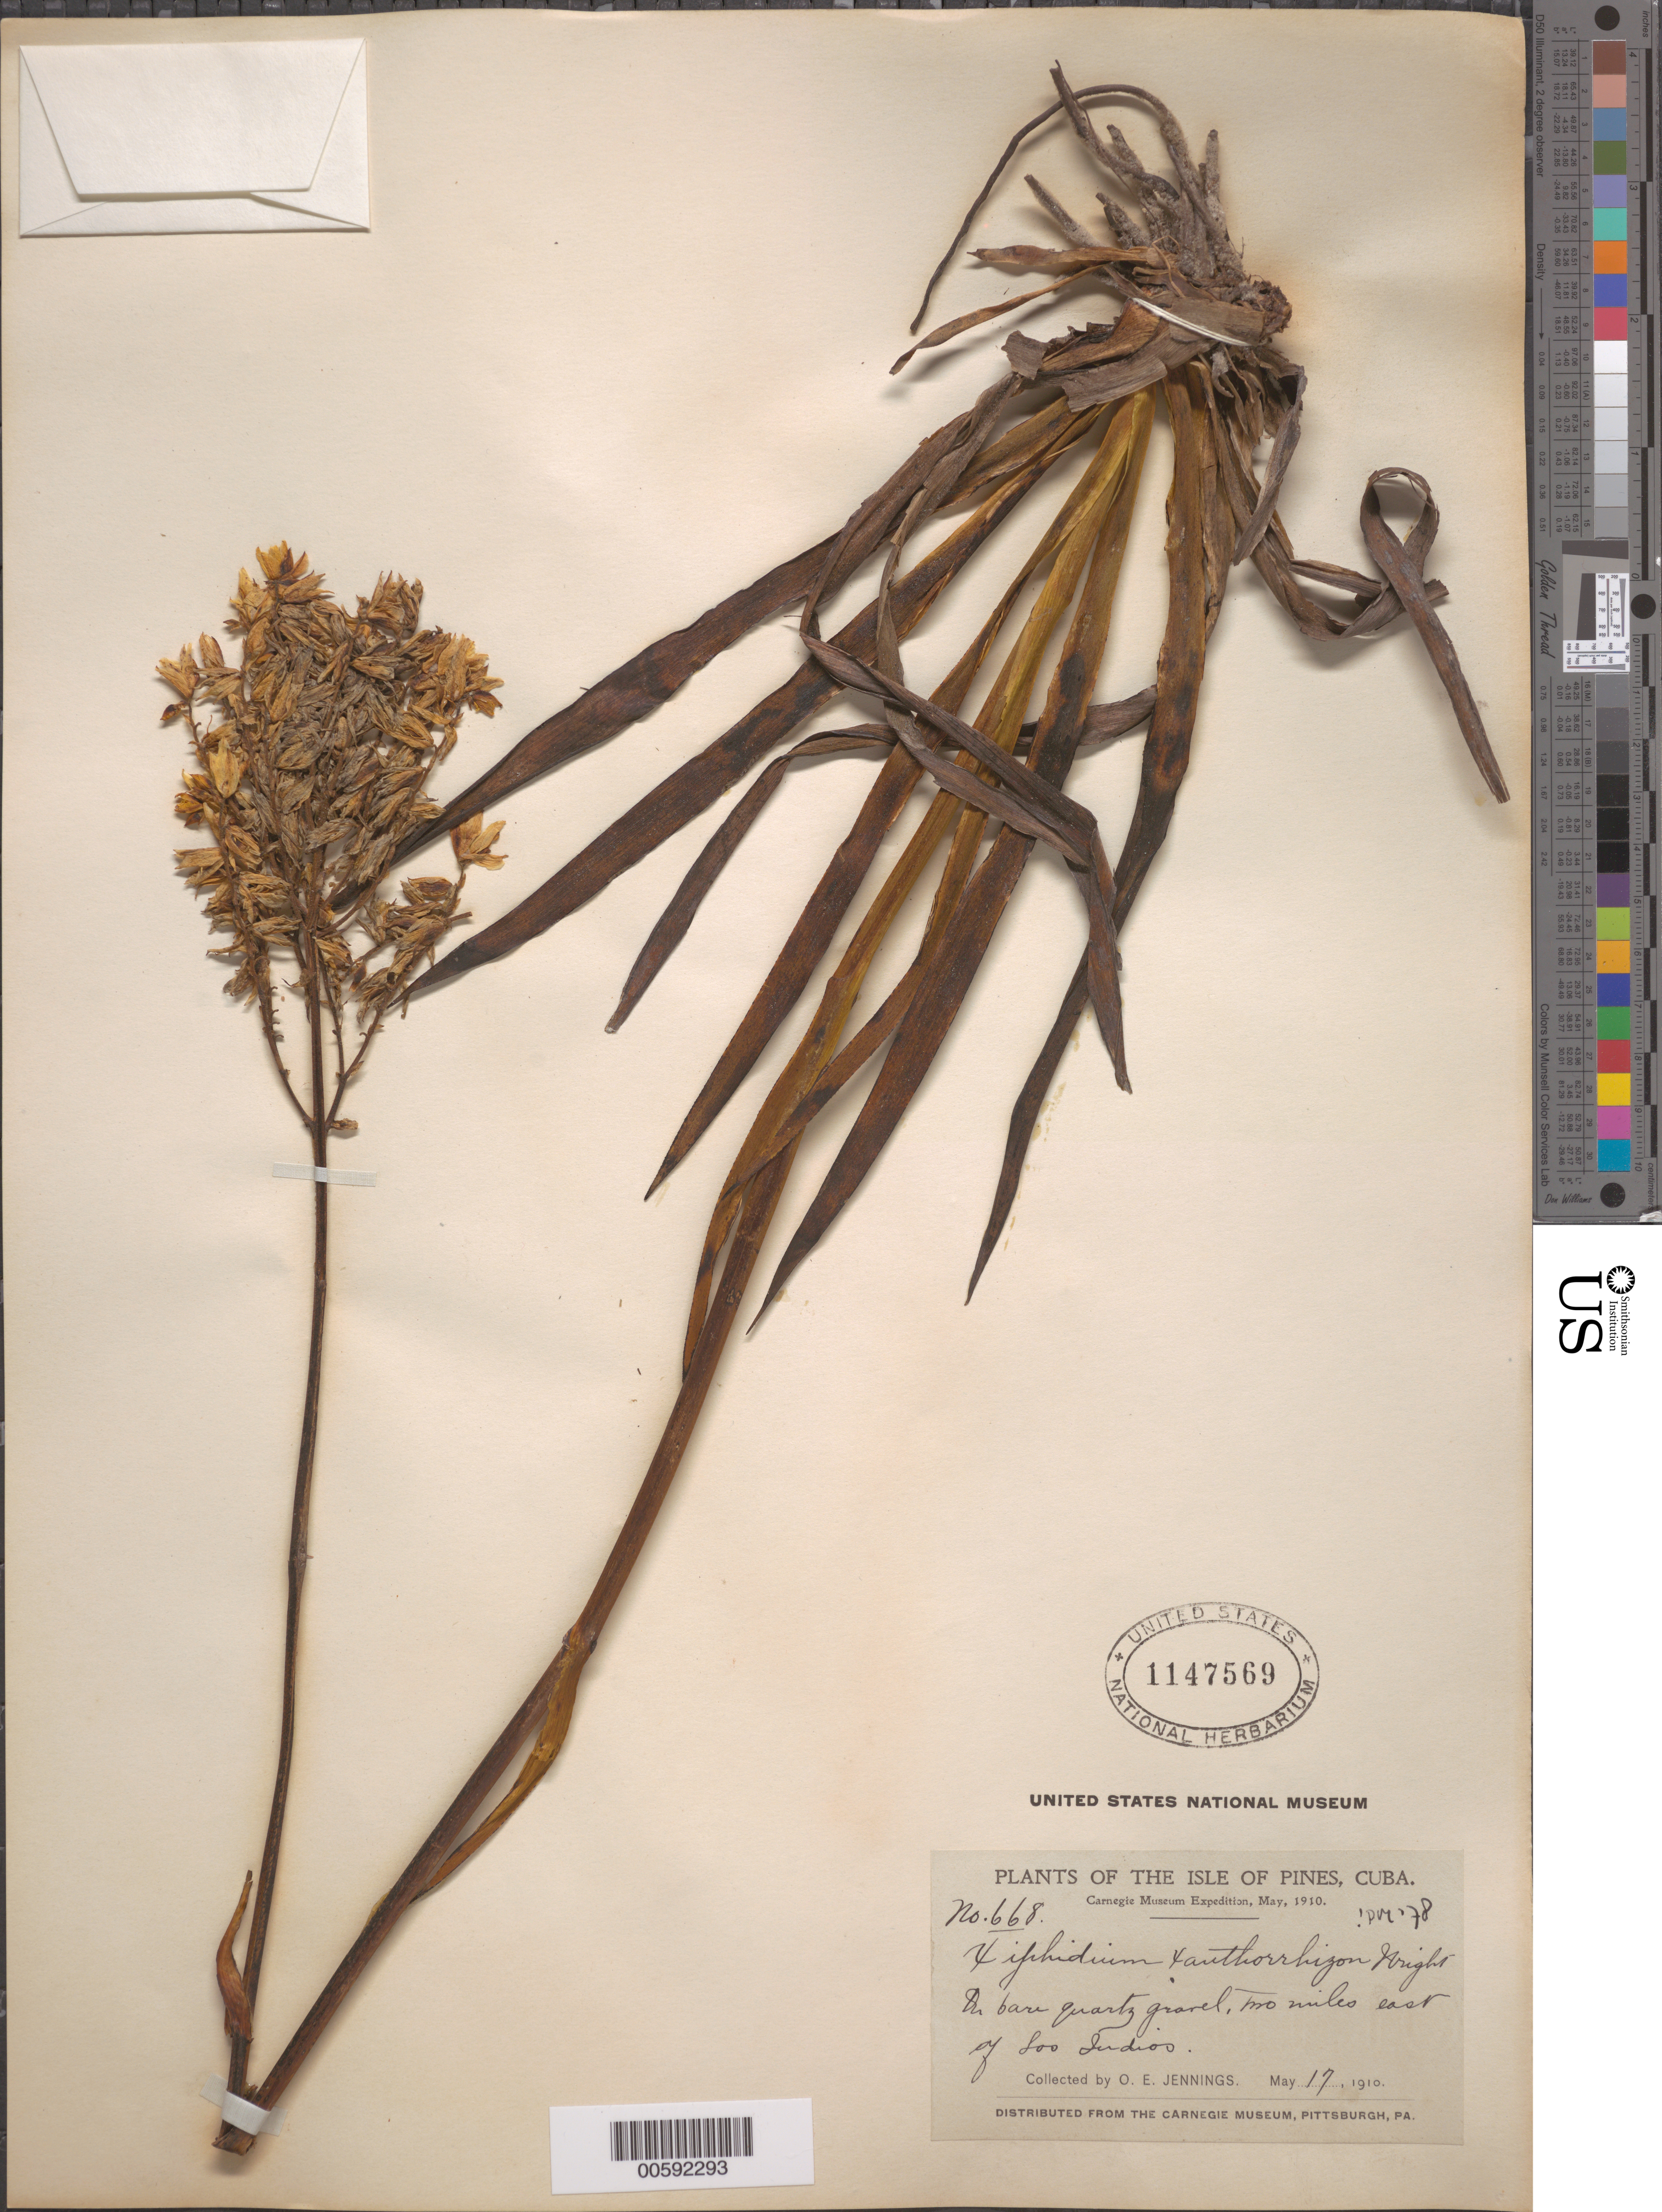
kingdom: Plantae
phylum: Tracheophyta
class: Liliopsida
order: Commelinales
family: Haemodoraceae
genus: Xiphidium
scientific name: Xiphidium xanthorrhizon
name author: C. Wright ex Griseb.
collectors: O. E. Jennings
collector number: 668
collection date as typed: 17 May 1910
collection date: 1910-05-17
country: Cuba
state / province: Isla de La Juventud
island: Isla de La Juventud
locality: E of Los Indios. (Province originally recorded as Isla de Pinos.)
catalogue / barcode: US 1147569